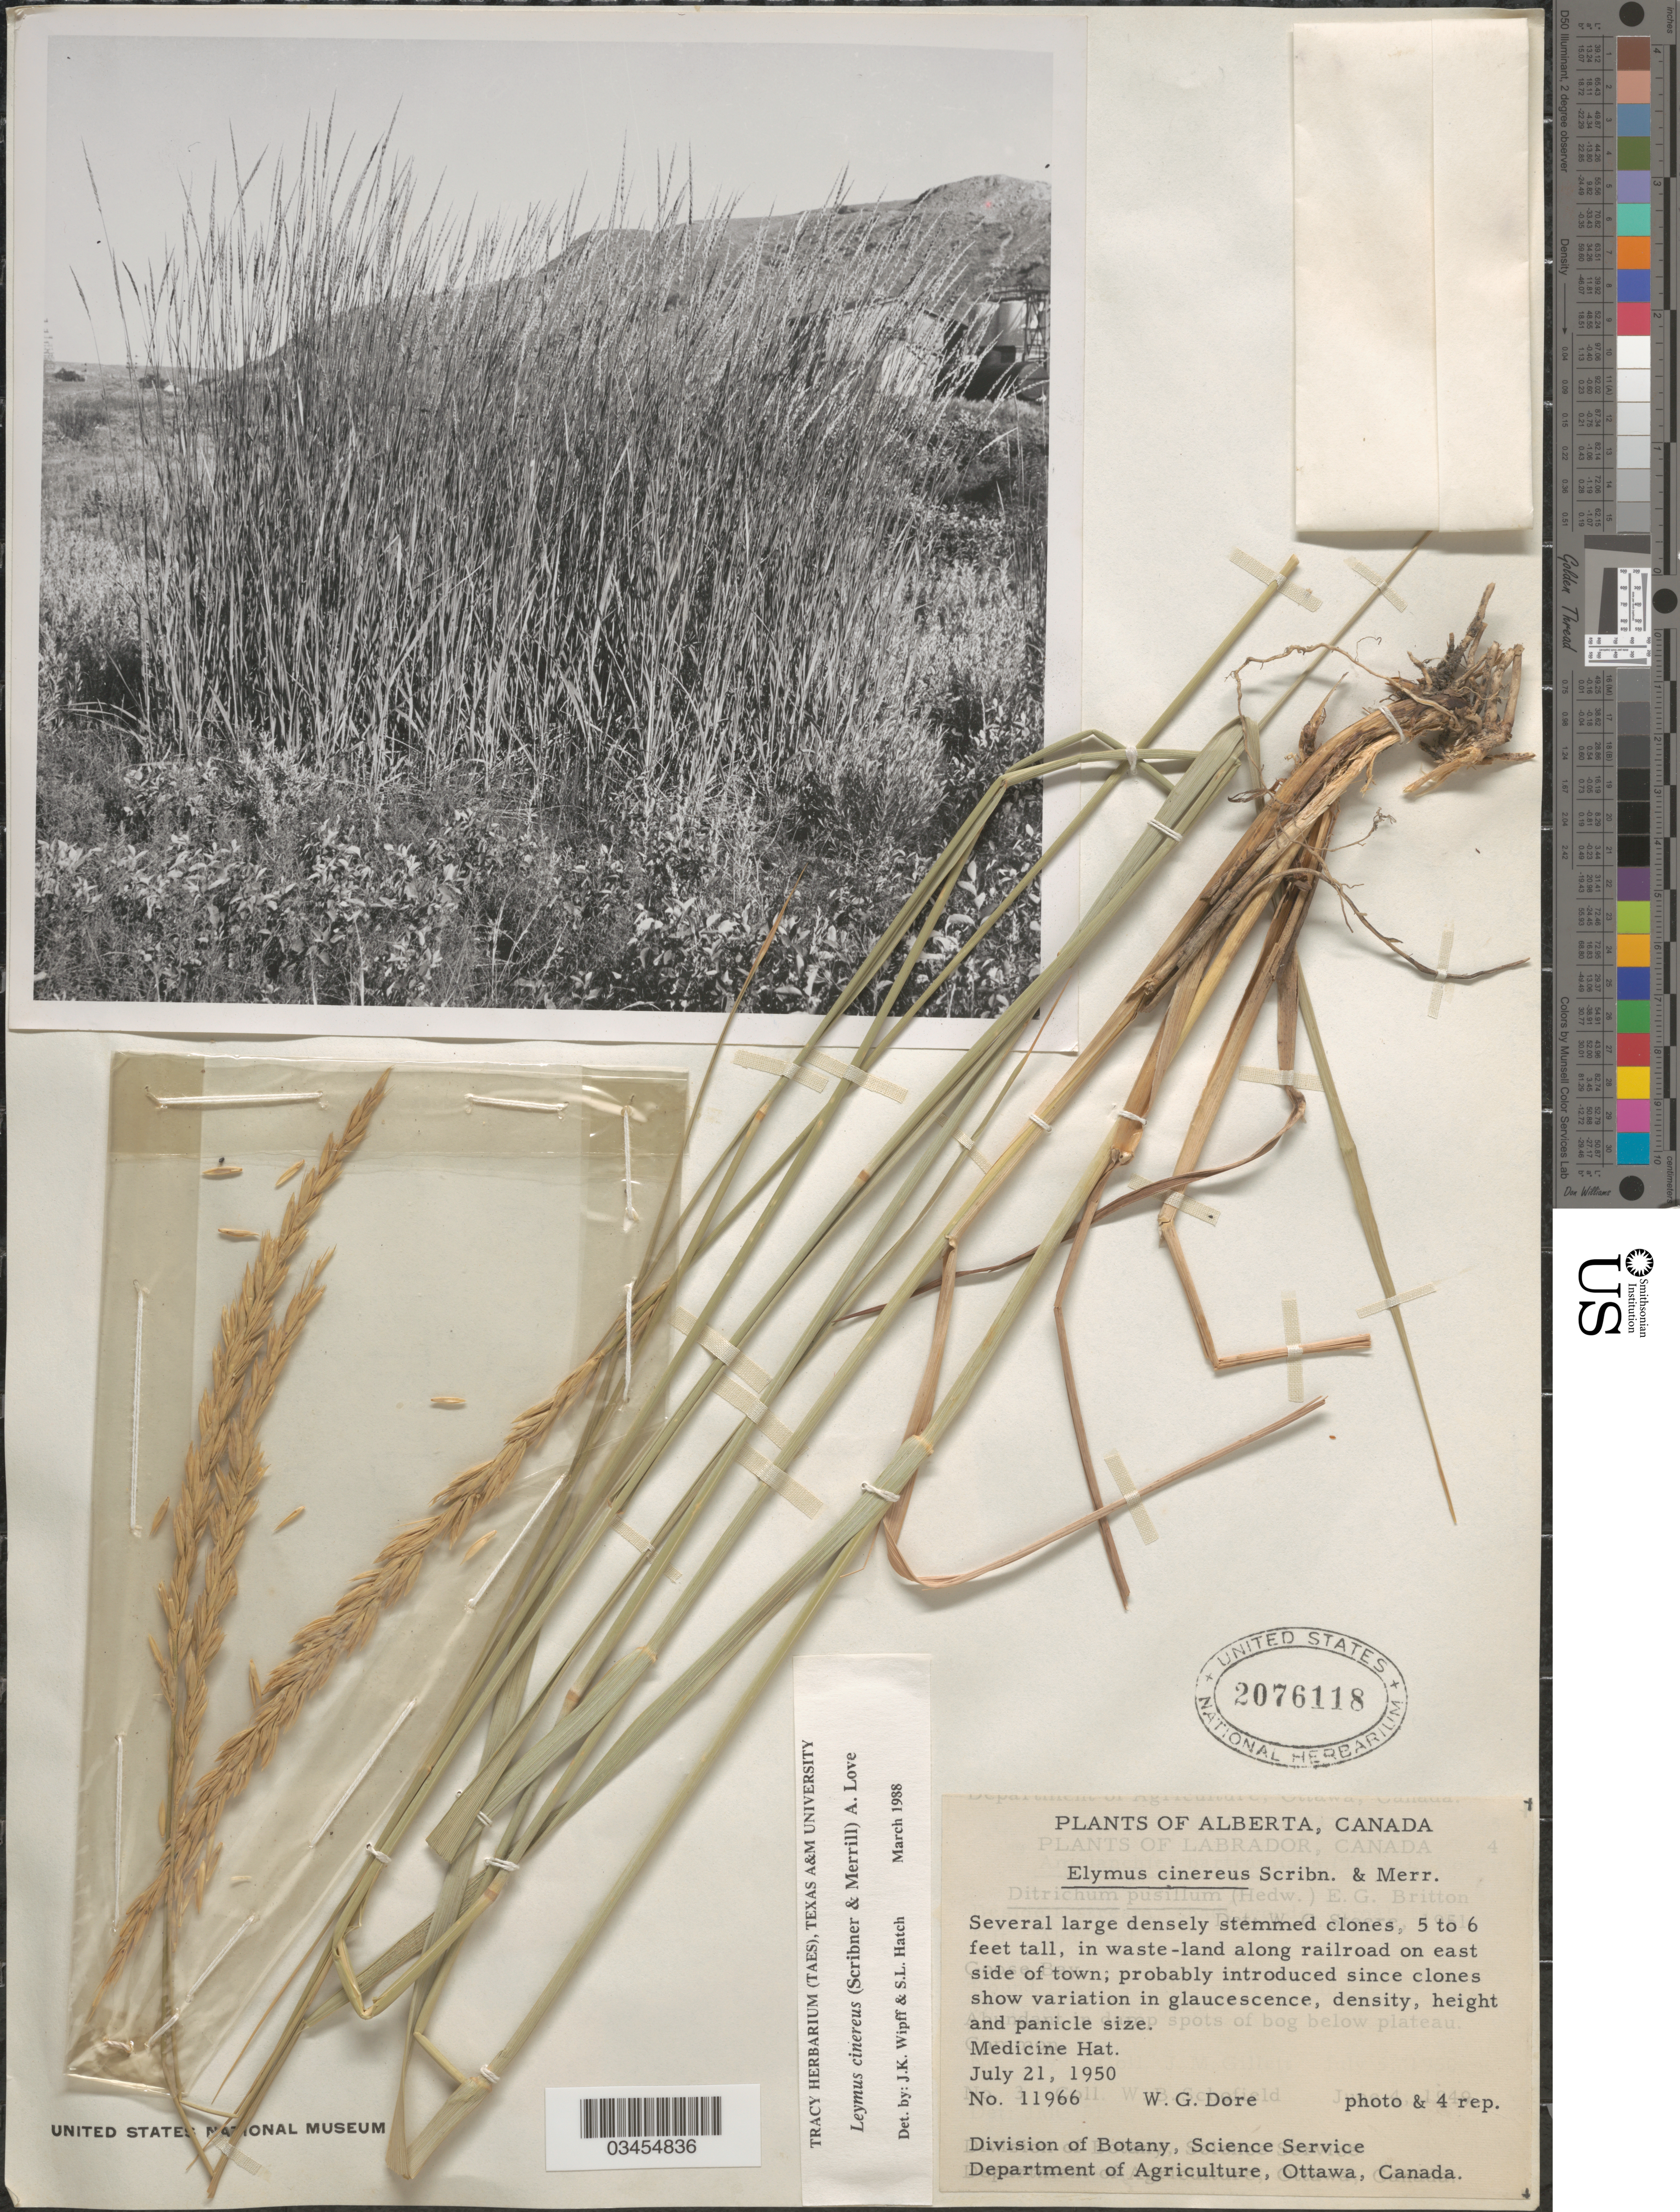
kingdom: Plantae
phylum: Tracheophyta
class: Liliopsida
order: Poales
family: Poaceae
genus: Leymus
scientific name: Leymus condensatus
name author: (J. Presl) Á. Löve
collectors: W. Dore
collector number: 11966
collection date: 1950-07-21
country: Canada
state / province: Alberta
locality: Several large densely stemmed clones, 5 to 6 feet tall, in waste-land along railroad on east side of town. Medicine Hat.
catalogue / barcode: US 2076118